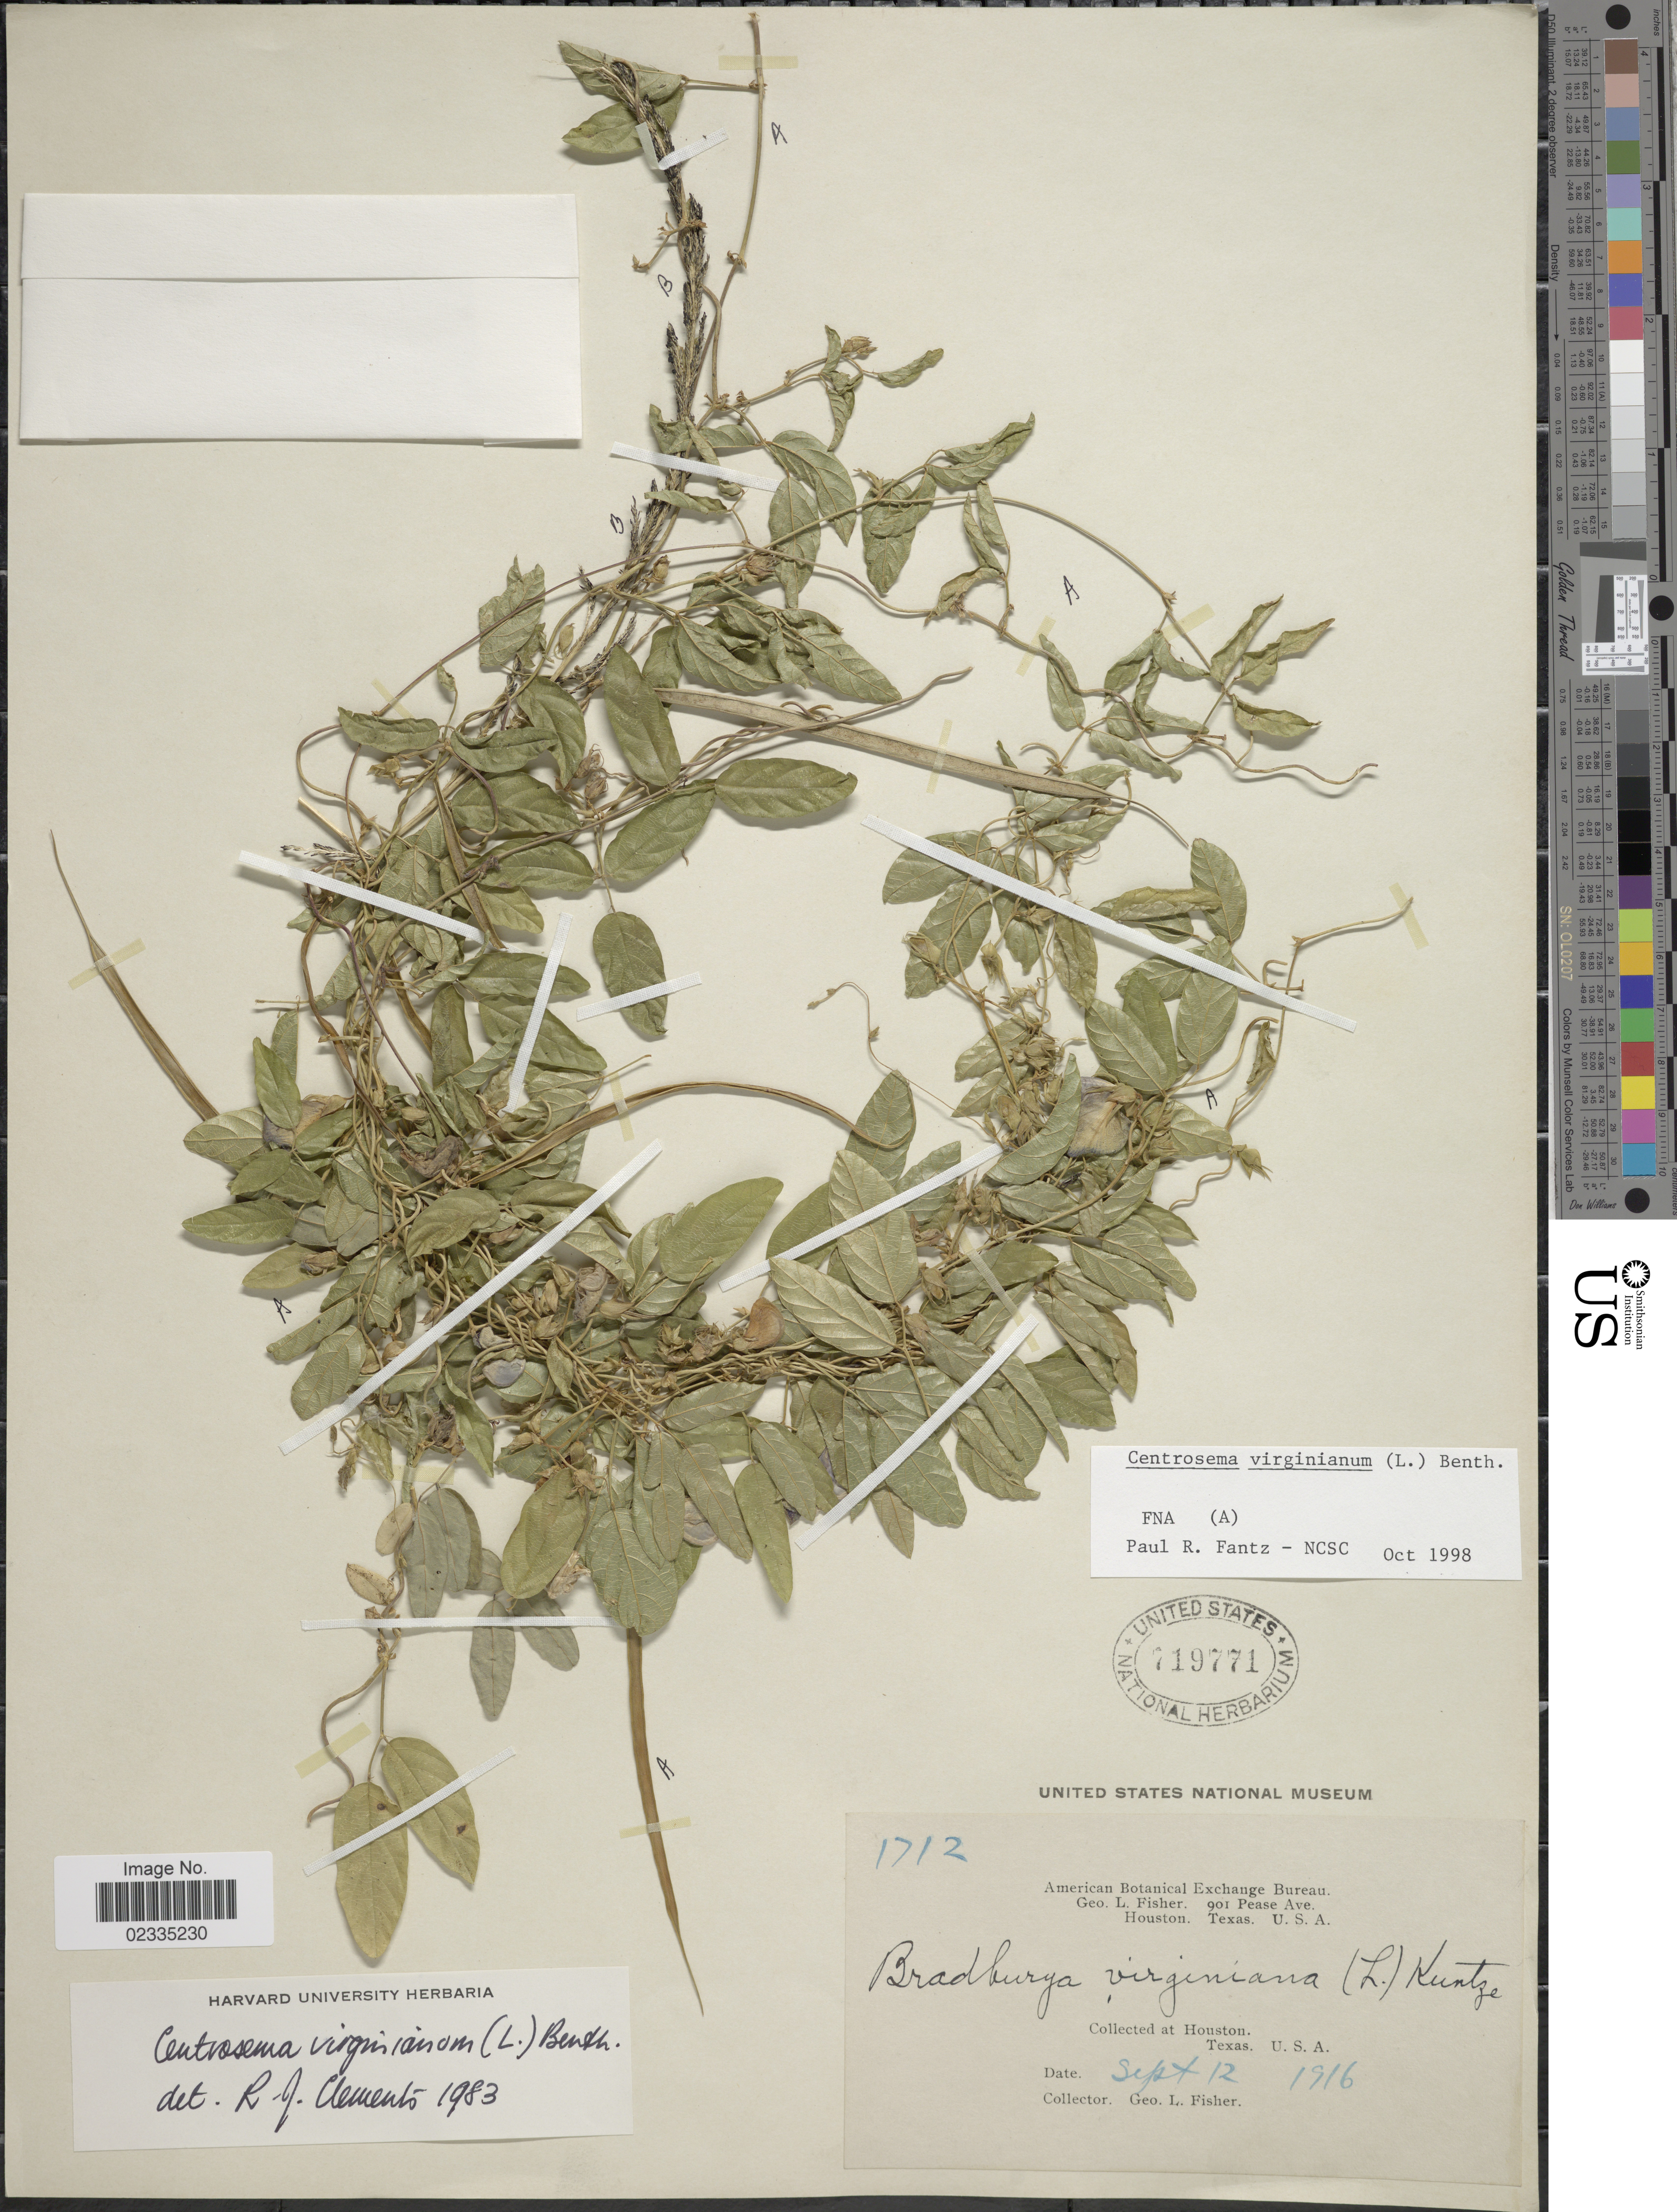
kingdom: Plantae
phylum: Tracheophyta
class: Magnoliopsida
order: Fabales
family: Fabaceae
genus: Centrosema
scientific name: Centrosema virginianum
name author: (L.) Benth.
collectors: G. L. Fisher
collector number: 1712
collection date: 1916-09-12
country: United States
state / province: Texas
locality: Houston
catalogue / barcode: US 719771